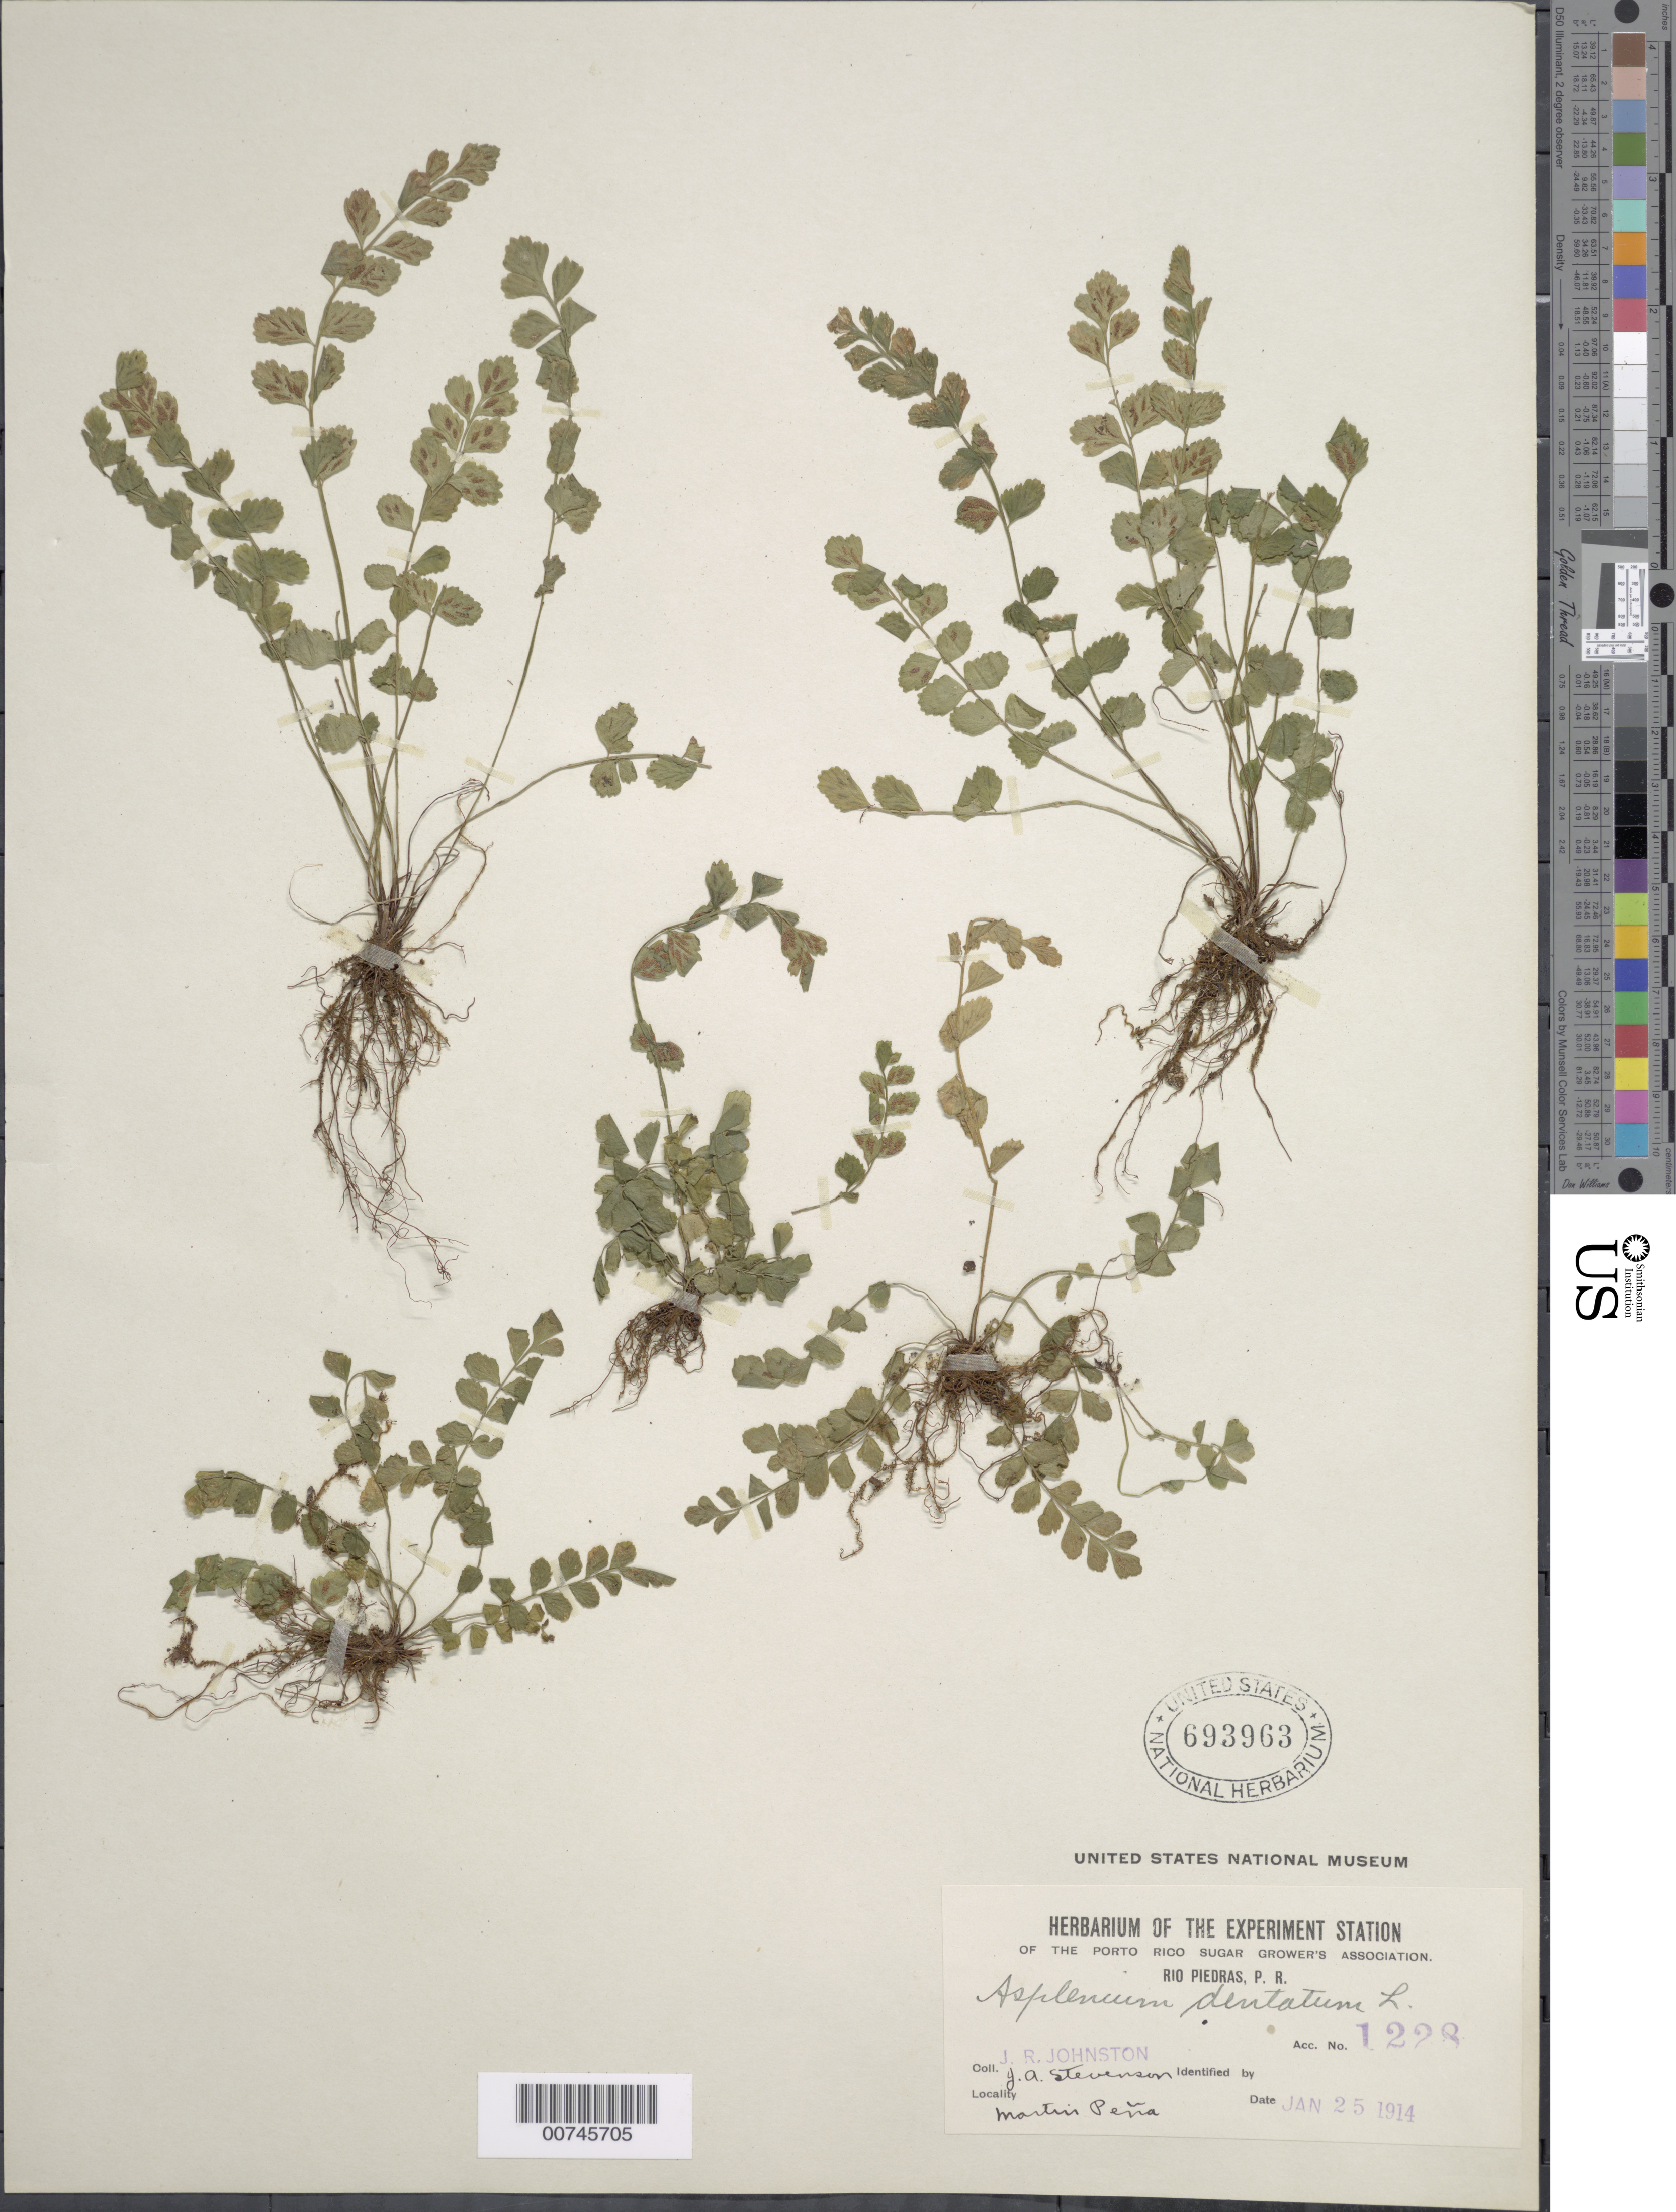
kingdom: Plantae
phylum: Tracheophyta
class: Polypodiopsida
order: Polypodiales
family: Aspleniaceae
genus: Asplenium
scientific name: Asplenium trichomanes-dentatum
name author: L.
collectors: F. W. Johnson & J. A. Stevenson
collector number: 1228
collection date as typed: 25 Jan 1914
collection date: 1914-01-25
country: Puerto Rico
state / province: San Juan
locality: Martín Peña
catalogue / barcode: US 693963